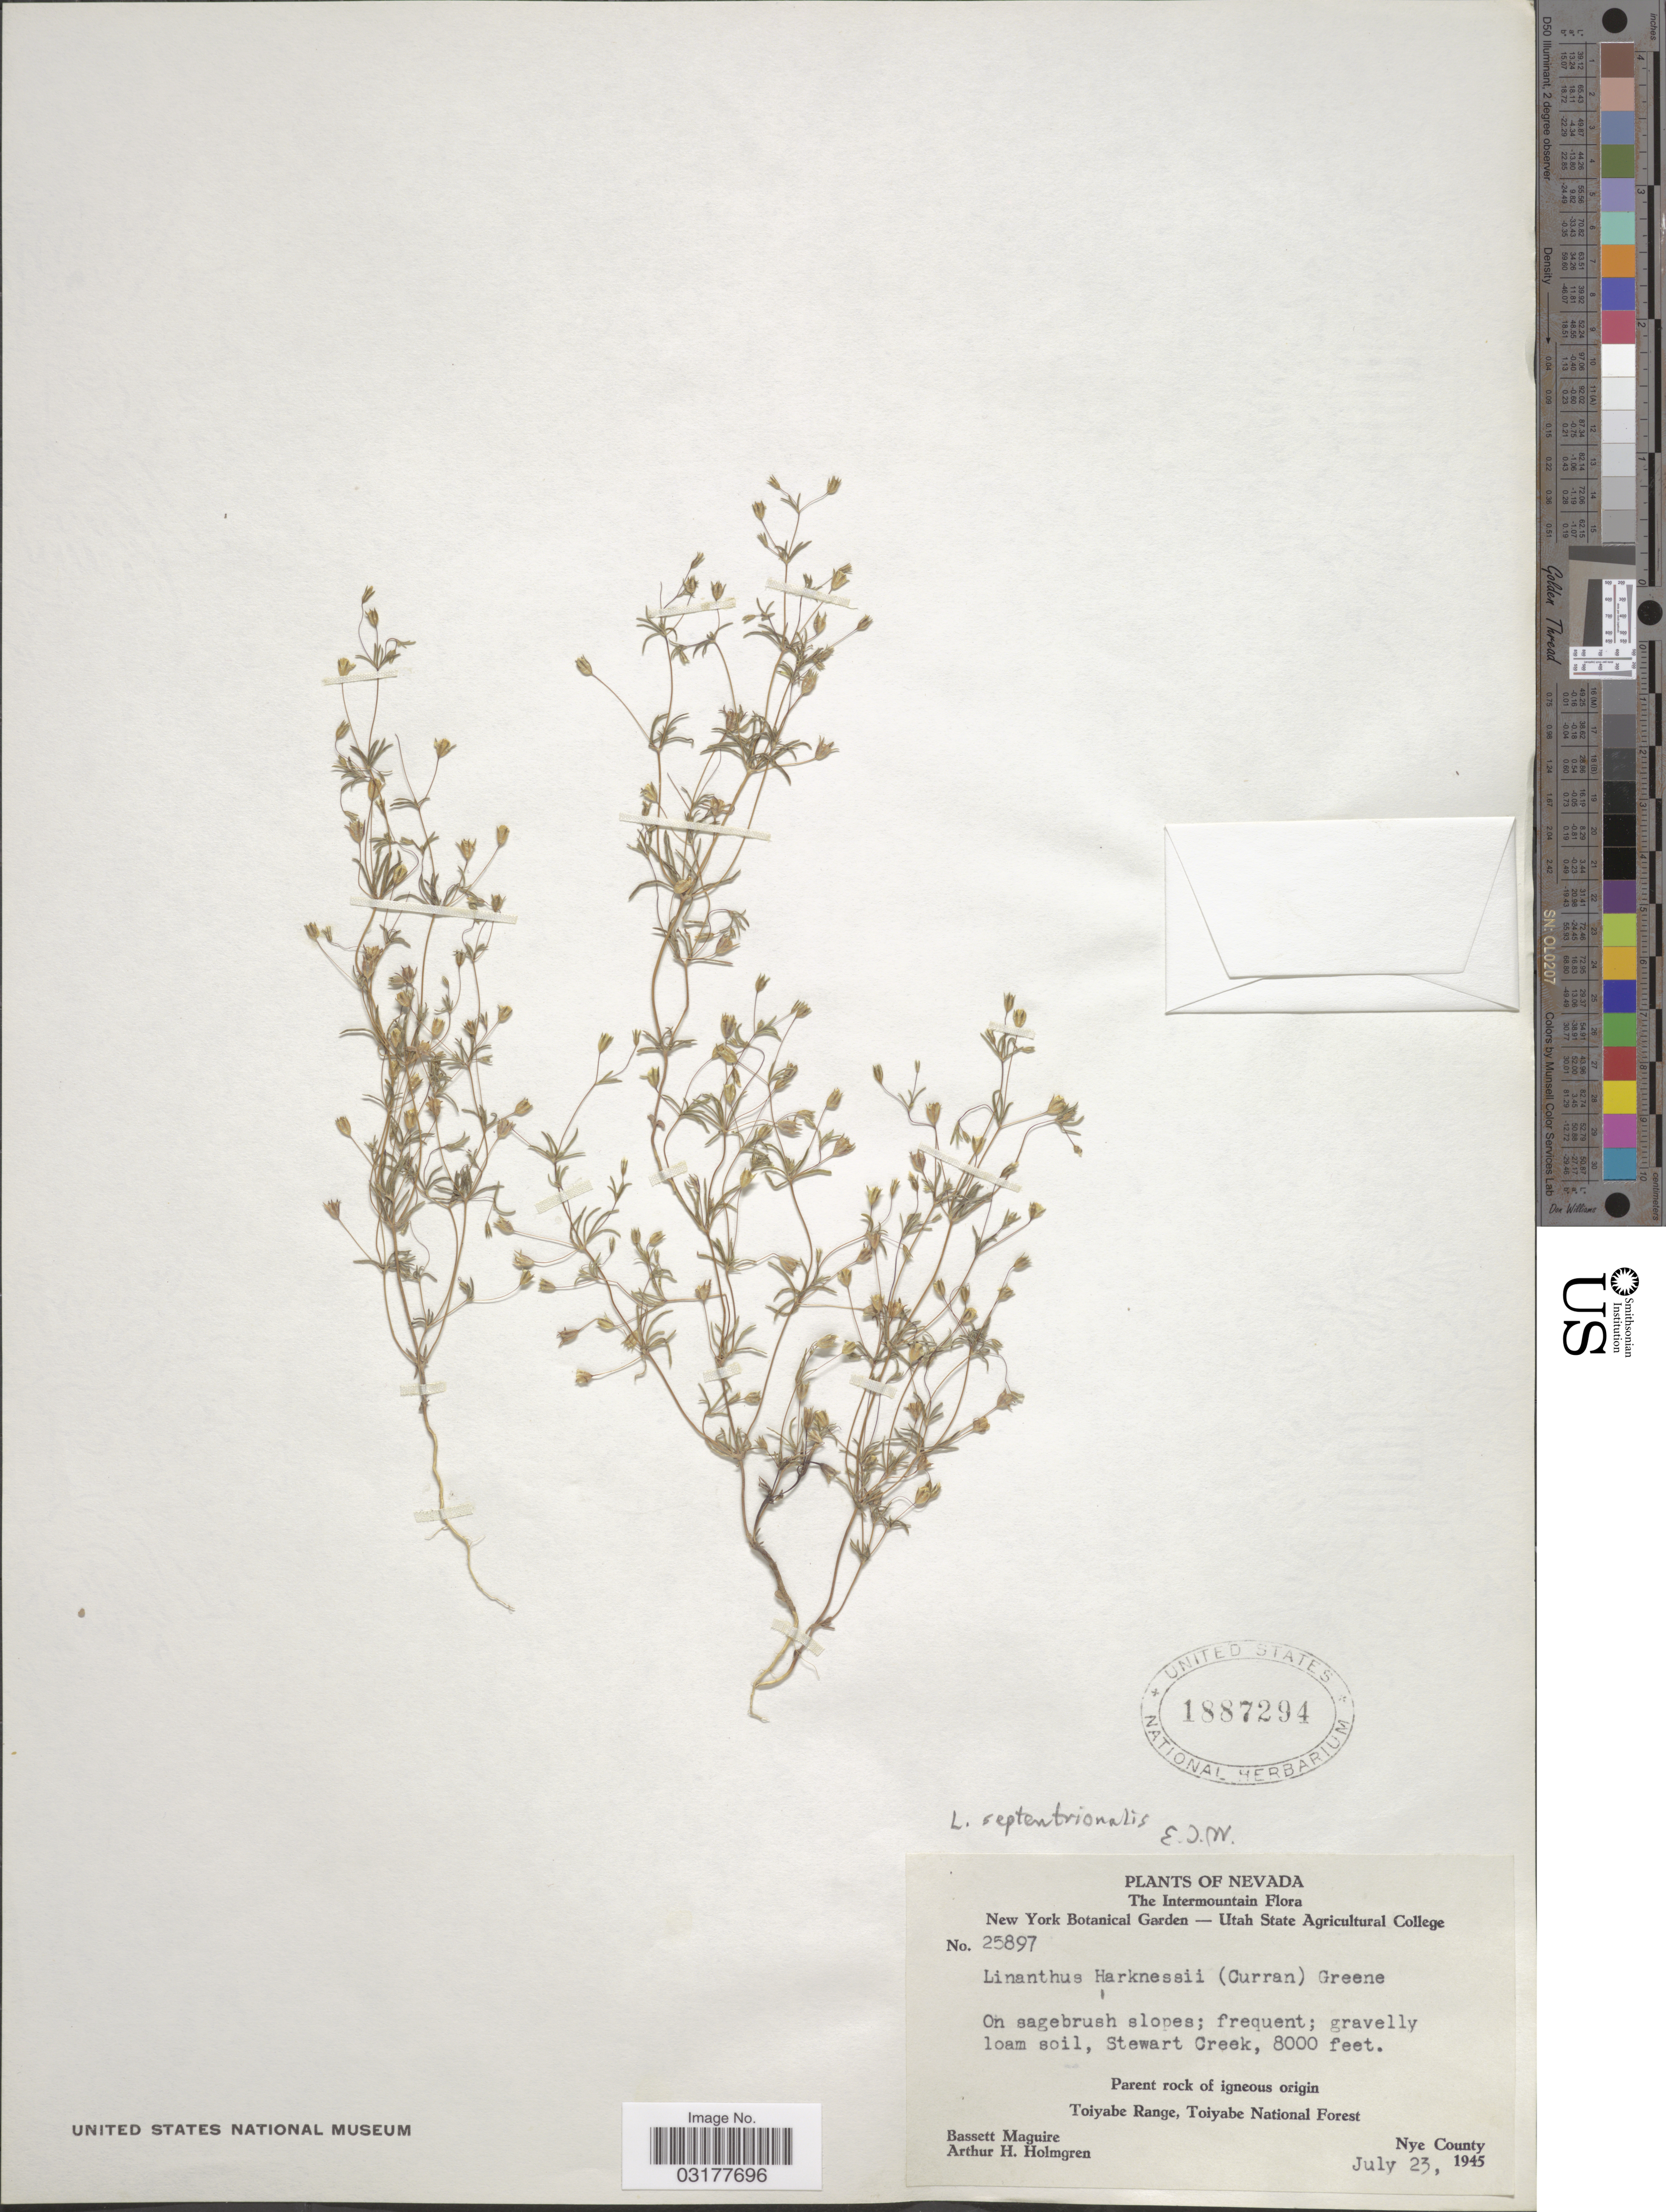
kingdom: Plantae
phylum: Tracheophyta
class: Magnoliopsida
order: Ericales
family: Polemoniaceae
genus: Leptosiphon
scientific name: Leptosiphon septentrionalis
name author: (H. Mason) J.M. Porter & L.A. Johnson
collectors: B. Maguire & A. H. Holmgren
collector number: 25897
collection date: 1945-07-23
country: United States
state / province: Nevada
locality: The Intermountain. Stewart Creek. Toiyabe Range, Toiyabe National Forest. Nye County.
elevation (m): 2438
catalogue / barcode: US 1887294